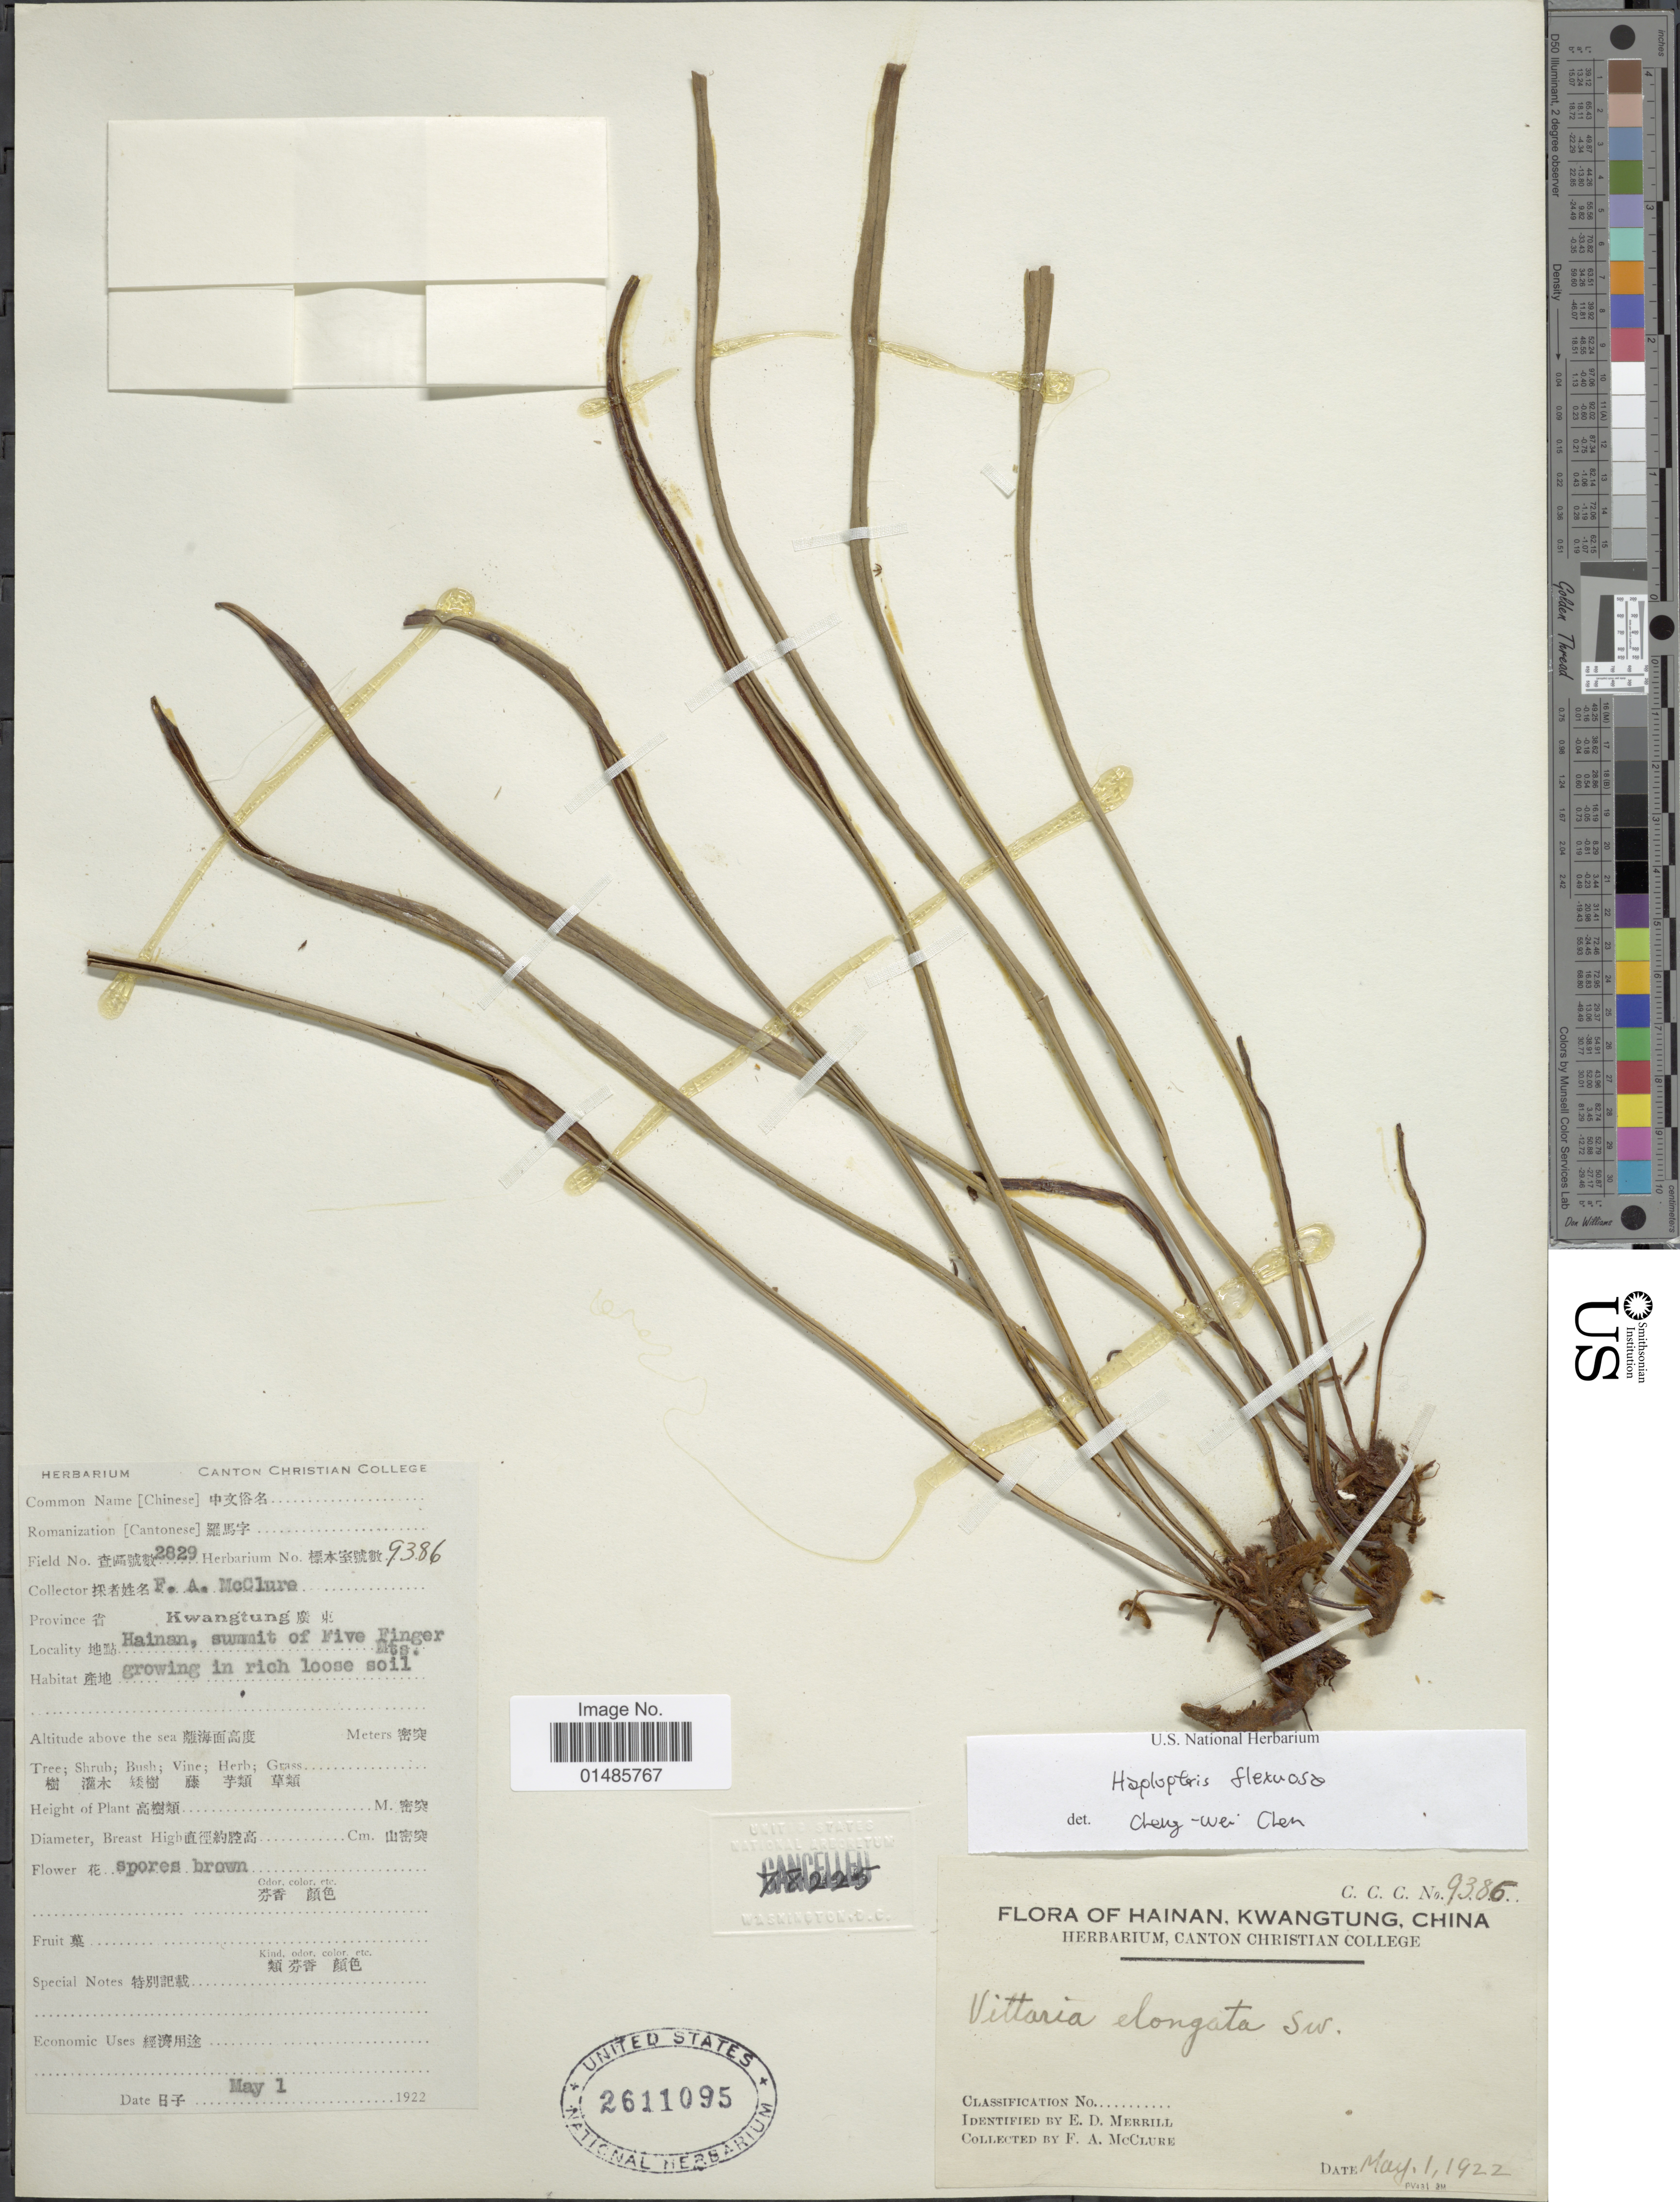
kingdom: Plantae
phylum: Tracheophyta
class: Polypodiopsida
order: Polypodiales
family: Pteridaceae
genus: Haplopteris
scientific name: Haplopteris flexuosa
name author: (Fée) E.H. Crane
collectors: F. A. McClure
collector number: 2829/9386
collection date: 1922-05-01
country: China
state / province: Hainan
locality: Province Kwangtung, summit of Five Finger Mts.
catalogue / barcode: US 2611095